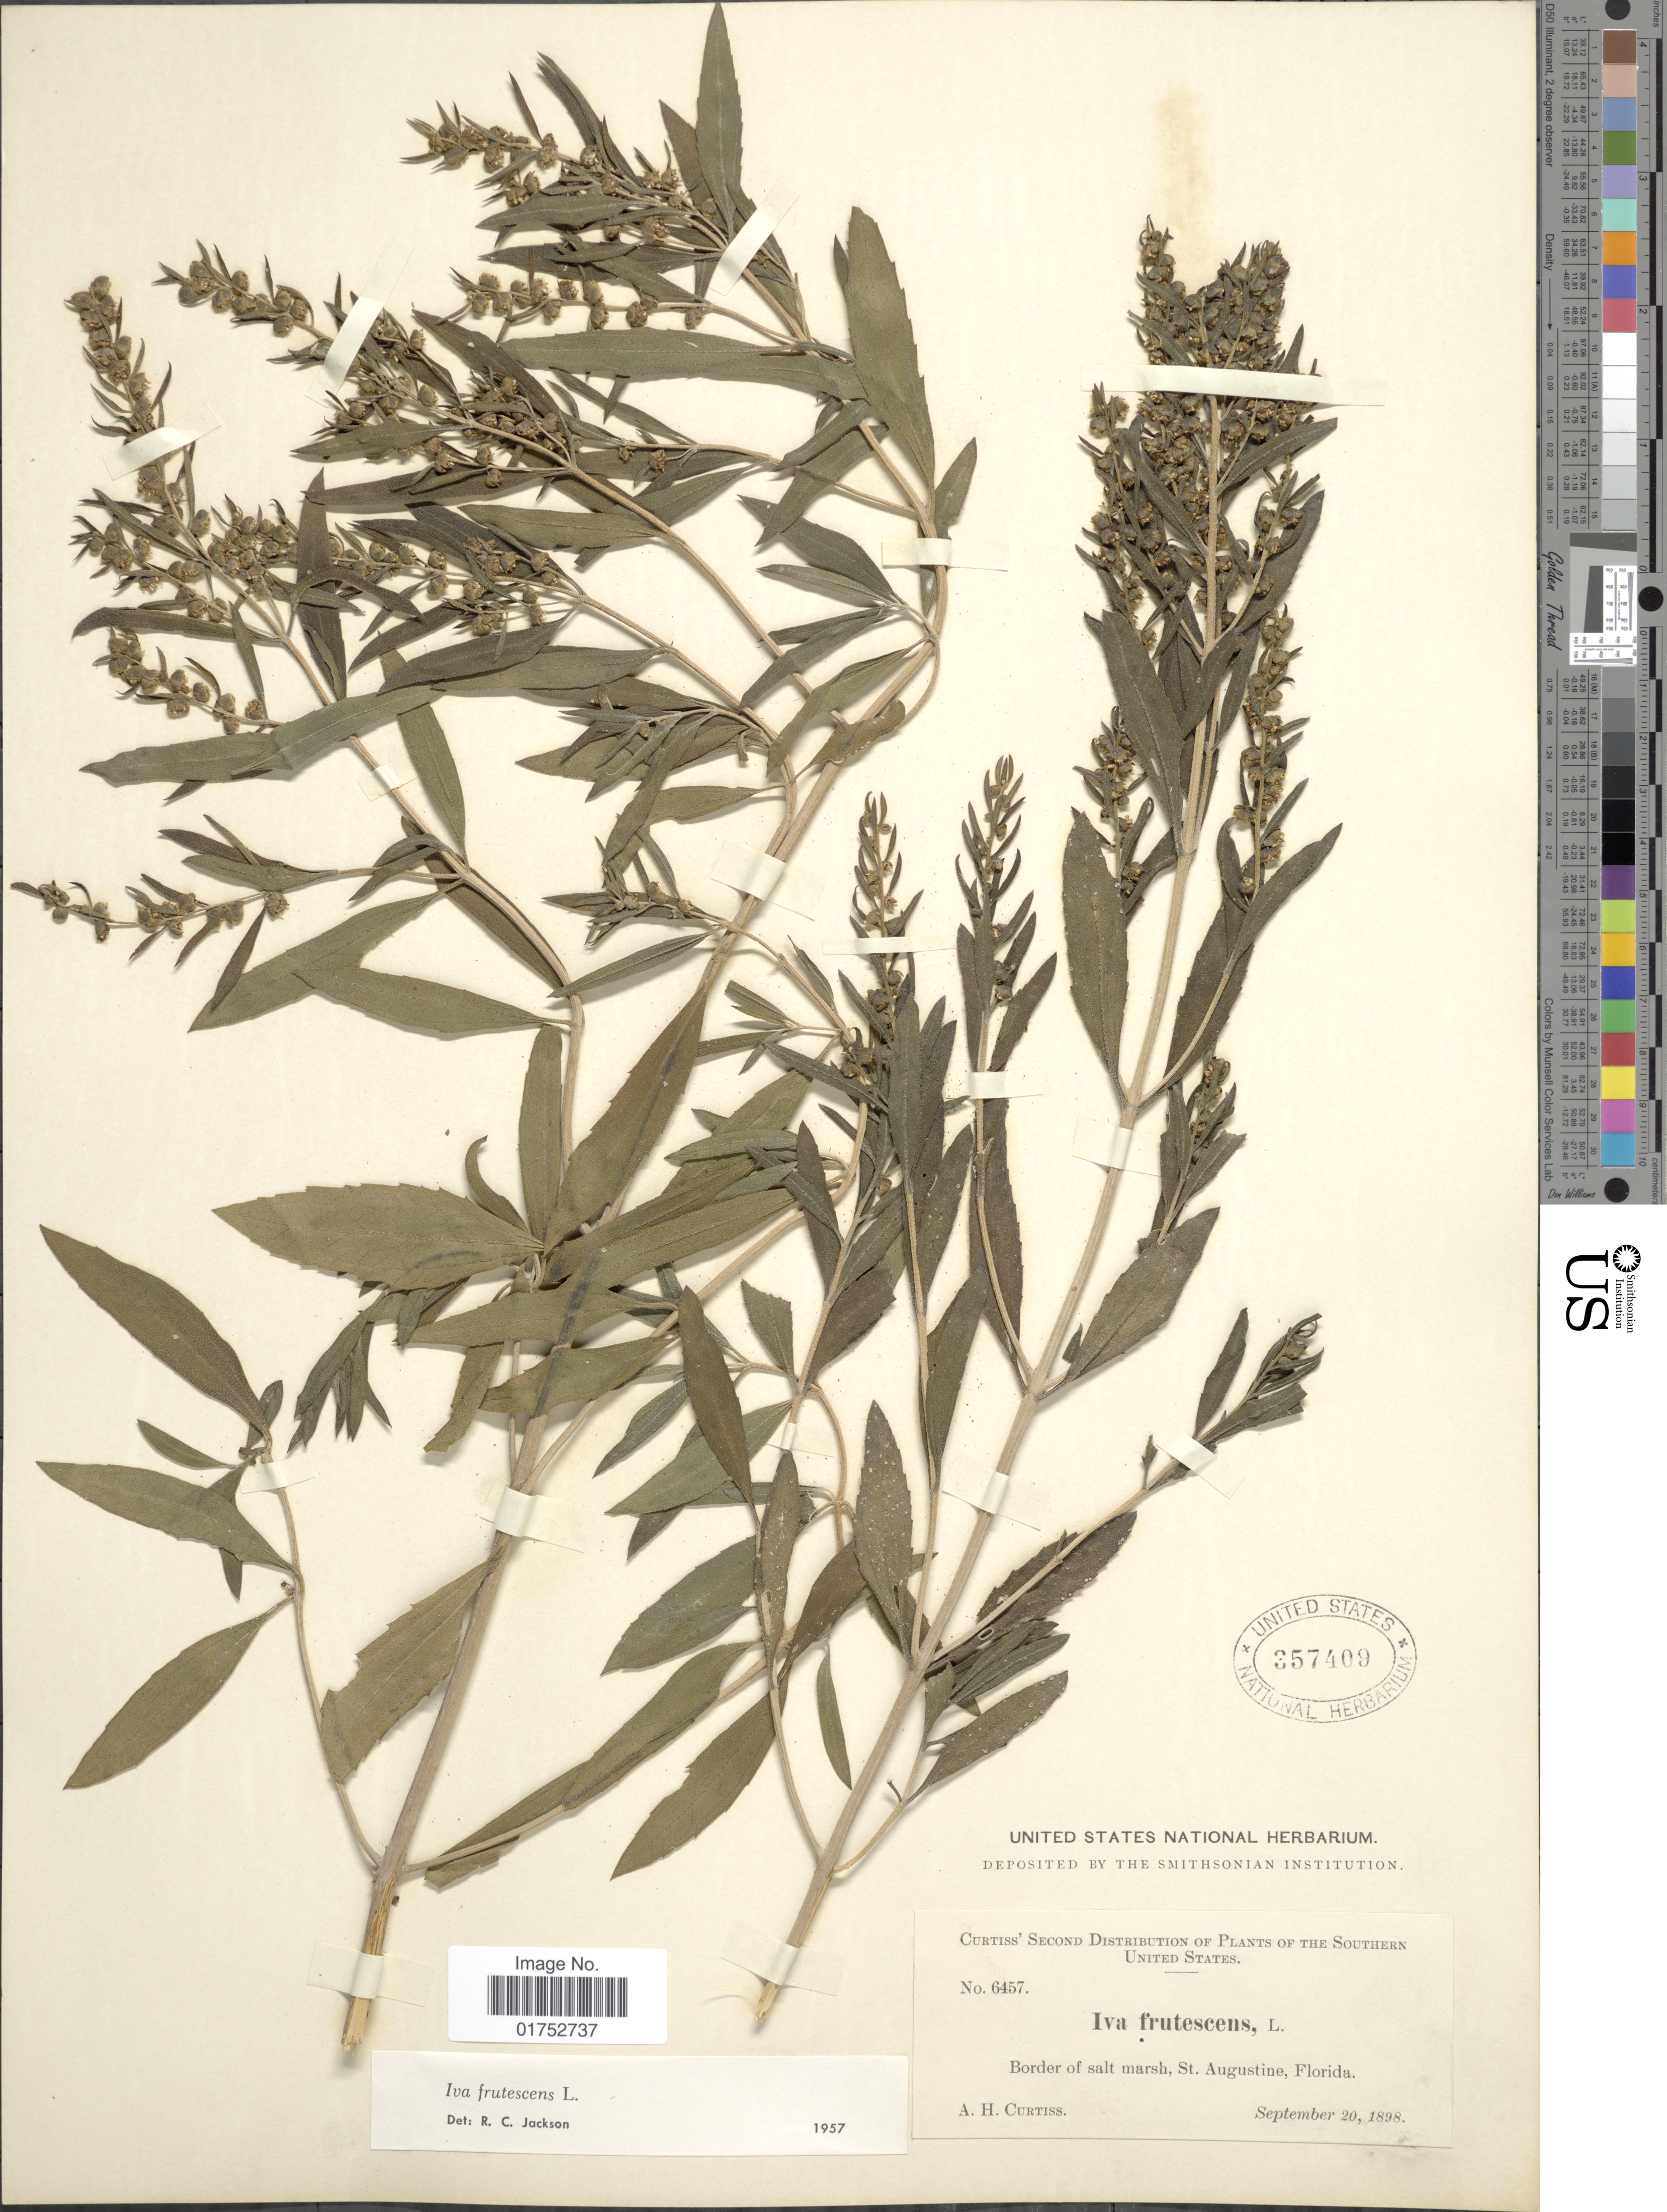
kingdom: Plantae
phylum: Tracheophyta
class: Magnoliopsida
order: Asterales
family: Asteraceae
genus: Iva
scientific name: Iva frutescens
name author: L.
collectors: A. H. Curtiss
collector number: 6457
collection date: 1898-09-20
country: United States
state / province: Florida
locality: Southern United States, St. Augustine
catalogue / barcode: US 357409